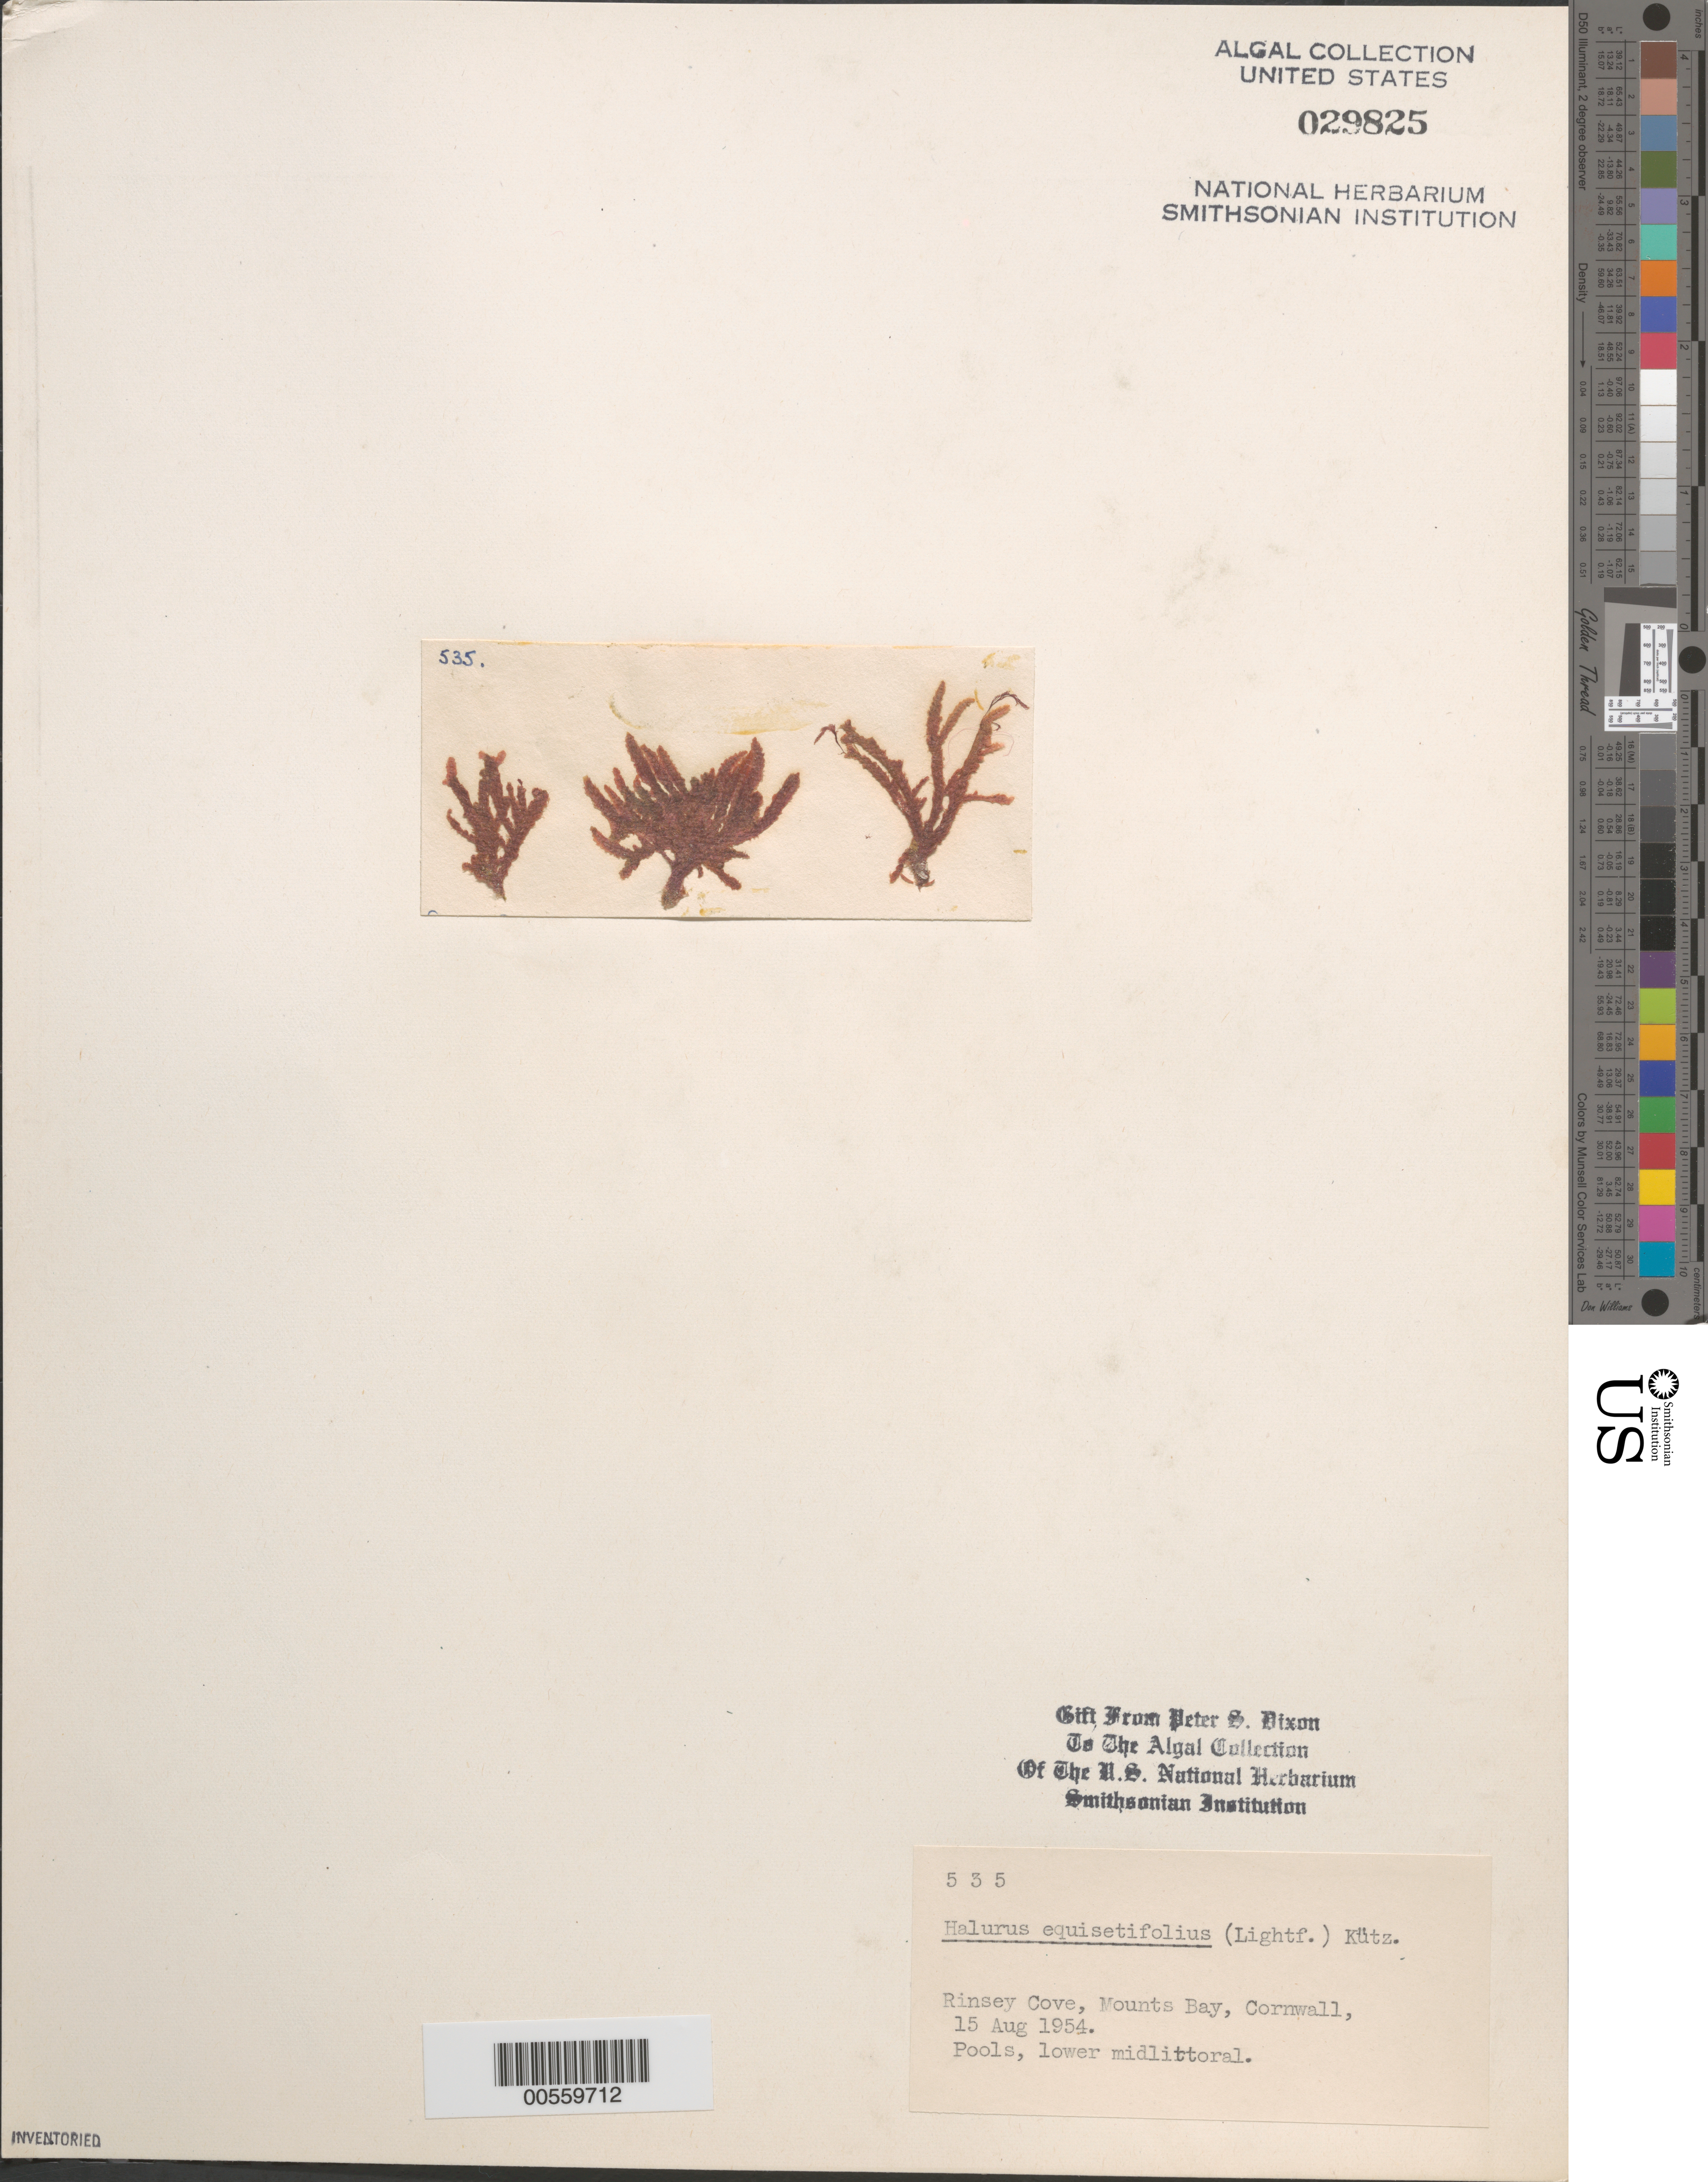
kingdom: Plantae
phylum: Rhodophyta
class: Florideophyceae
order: Ceramiales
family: Wrangeliaceae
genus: Halurus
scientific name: Halurus equisetifolius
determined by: Dixon, P. S.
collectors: P. S. Dixon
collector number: PSD 535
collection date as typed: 15 Aug 1954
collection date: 1954-08-15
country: United Kingdom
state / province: England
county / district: Cornwall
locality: Rinsey Cove, Mounts Bay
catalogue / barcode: US 29825